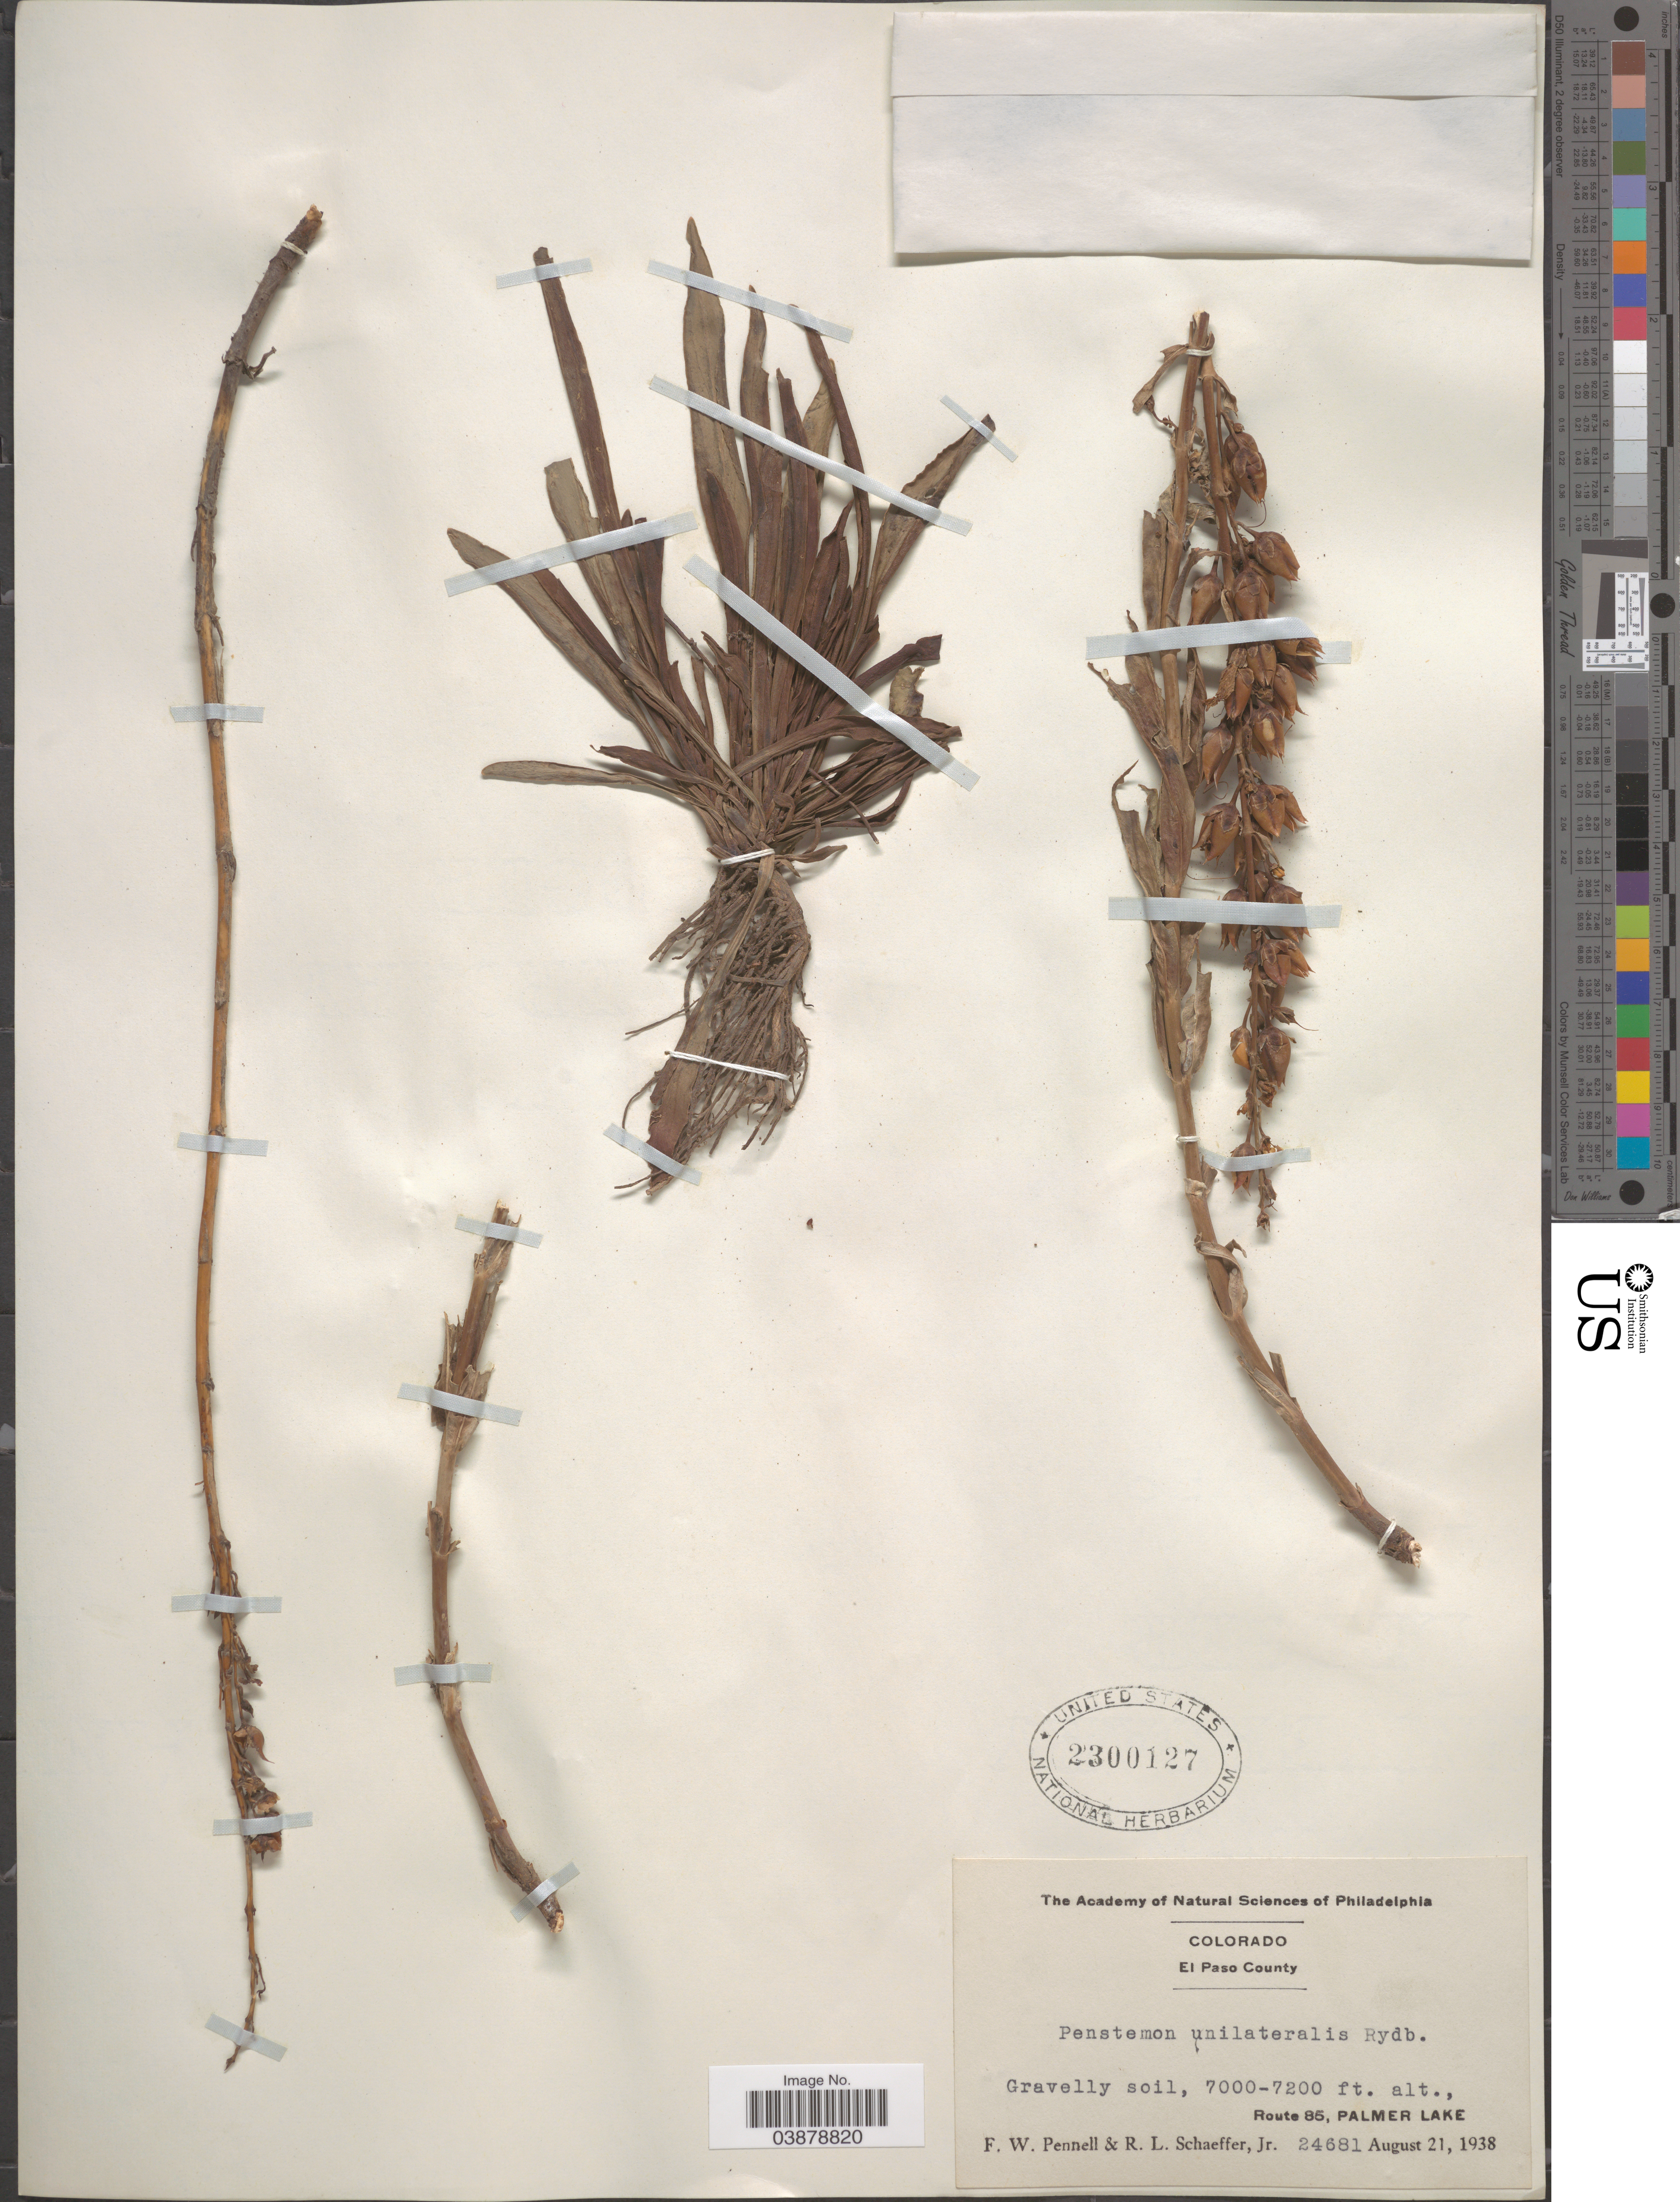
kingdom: Plantae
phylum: Tracheophyta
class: Magnoliopsida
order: Lamiales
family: Plantaginaceae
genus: Penstemon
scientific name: Penstemon unilateralis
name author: Rydb.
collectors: F. W. Pennell & R. L. Schaeffer Jr.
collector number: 24681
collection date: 1938-08-21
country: United States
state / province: Colorado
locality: El Paso County. Route 85, Palmer Lake.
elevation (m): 2134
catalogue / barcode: US 2300127